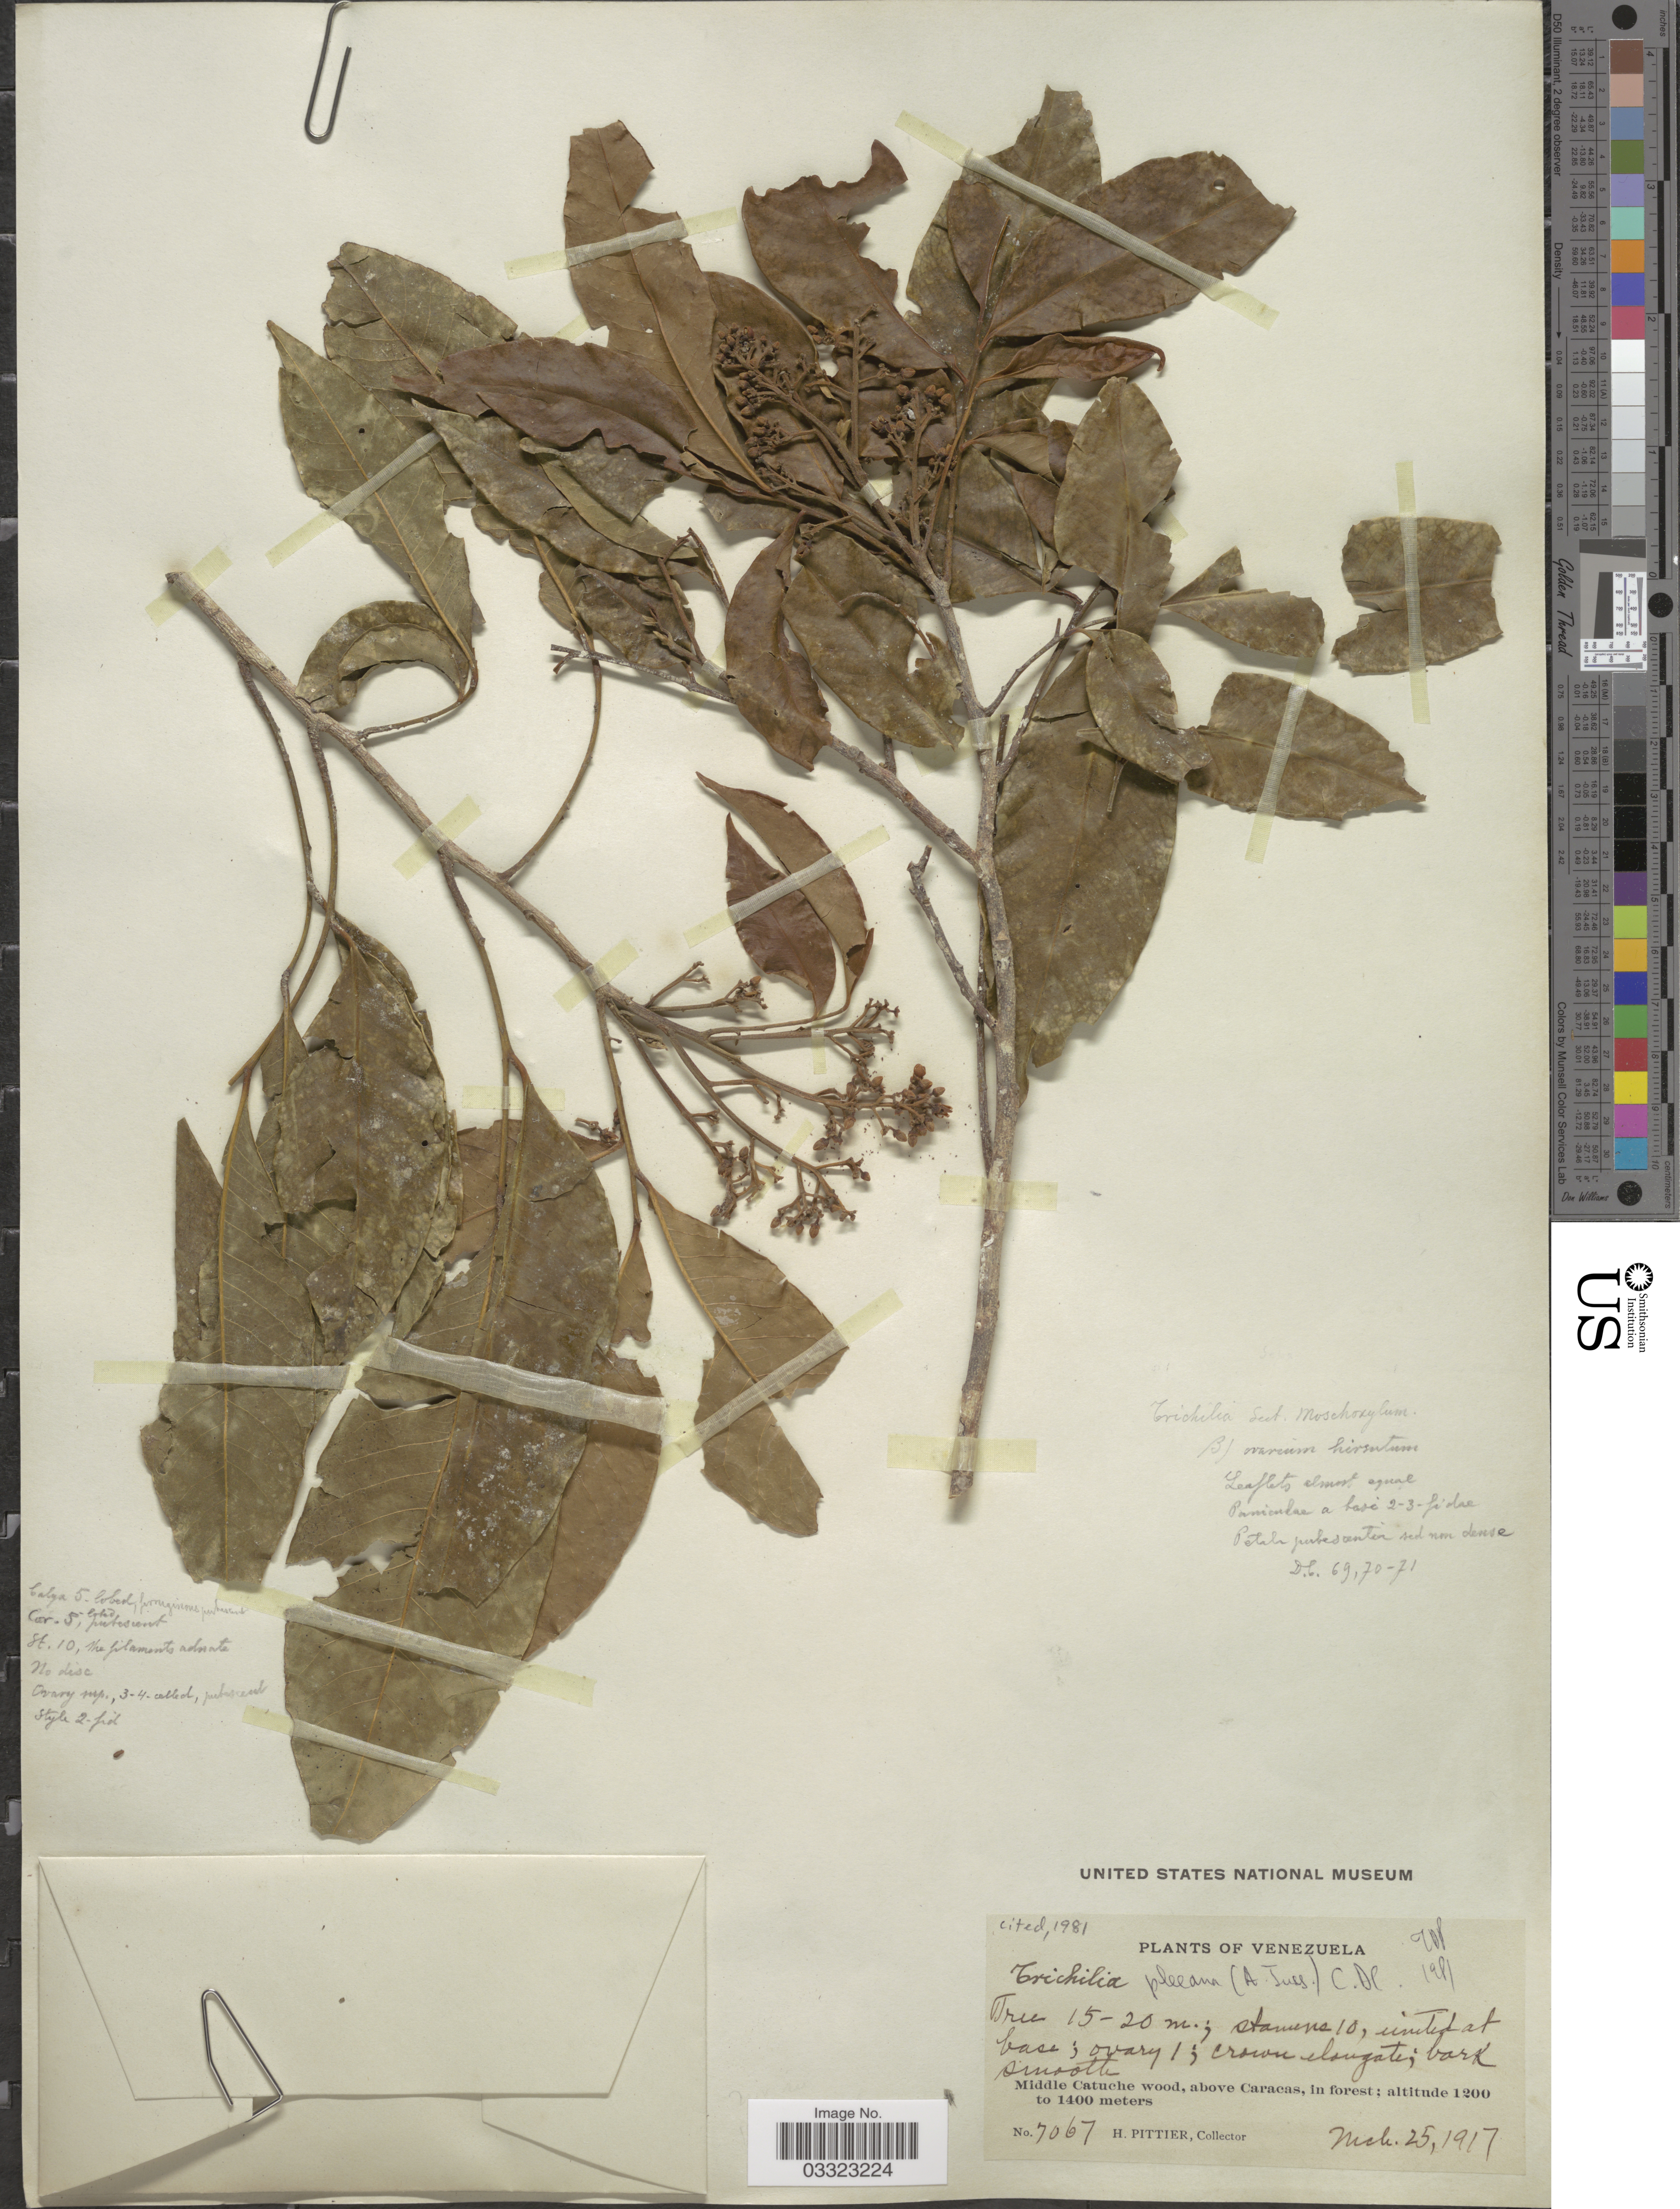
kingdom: Plantae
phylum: Tracheophyta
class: Magnoliopsida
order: Sapindales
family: Meliaceae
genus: Trichilia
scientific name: Trichilia pleeana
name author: (A. Juss.) C. DC.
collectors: H. F. Pittier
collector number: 7067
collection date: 1917-03-25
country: Venezuela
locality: Middle Catuche wood,above Caracas.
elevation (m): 1200